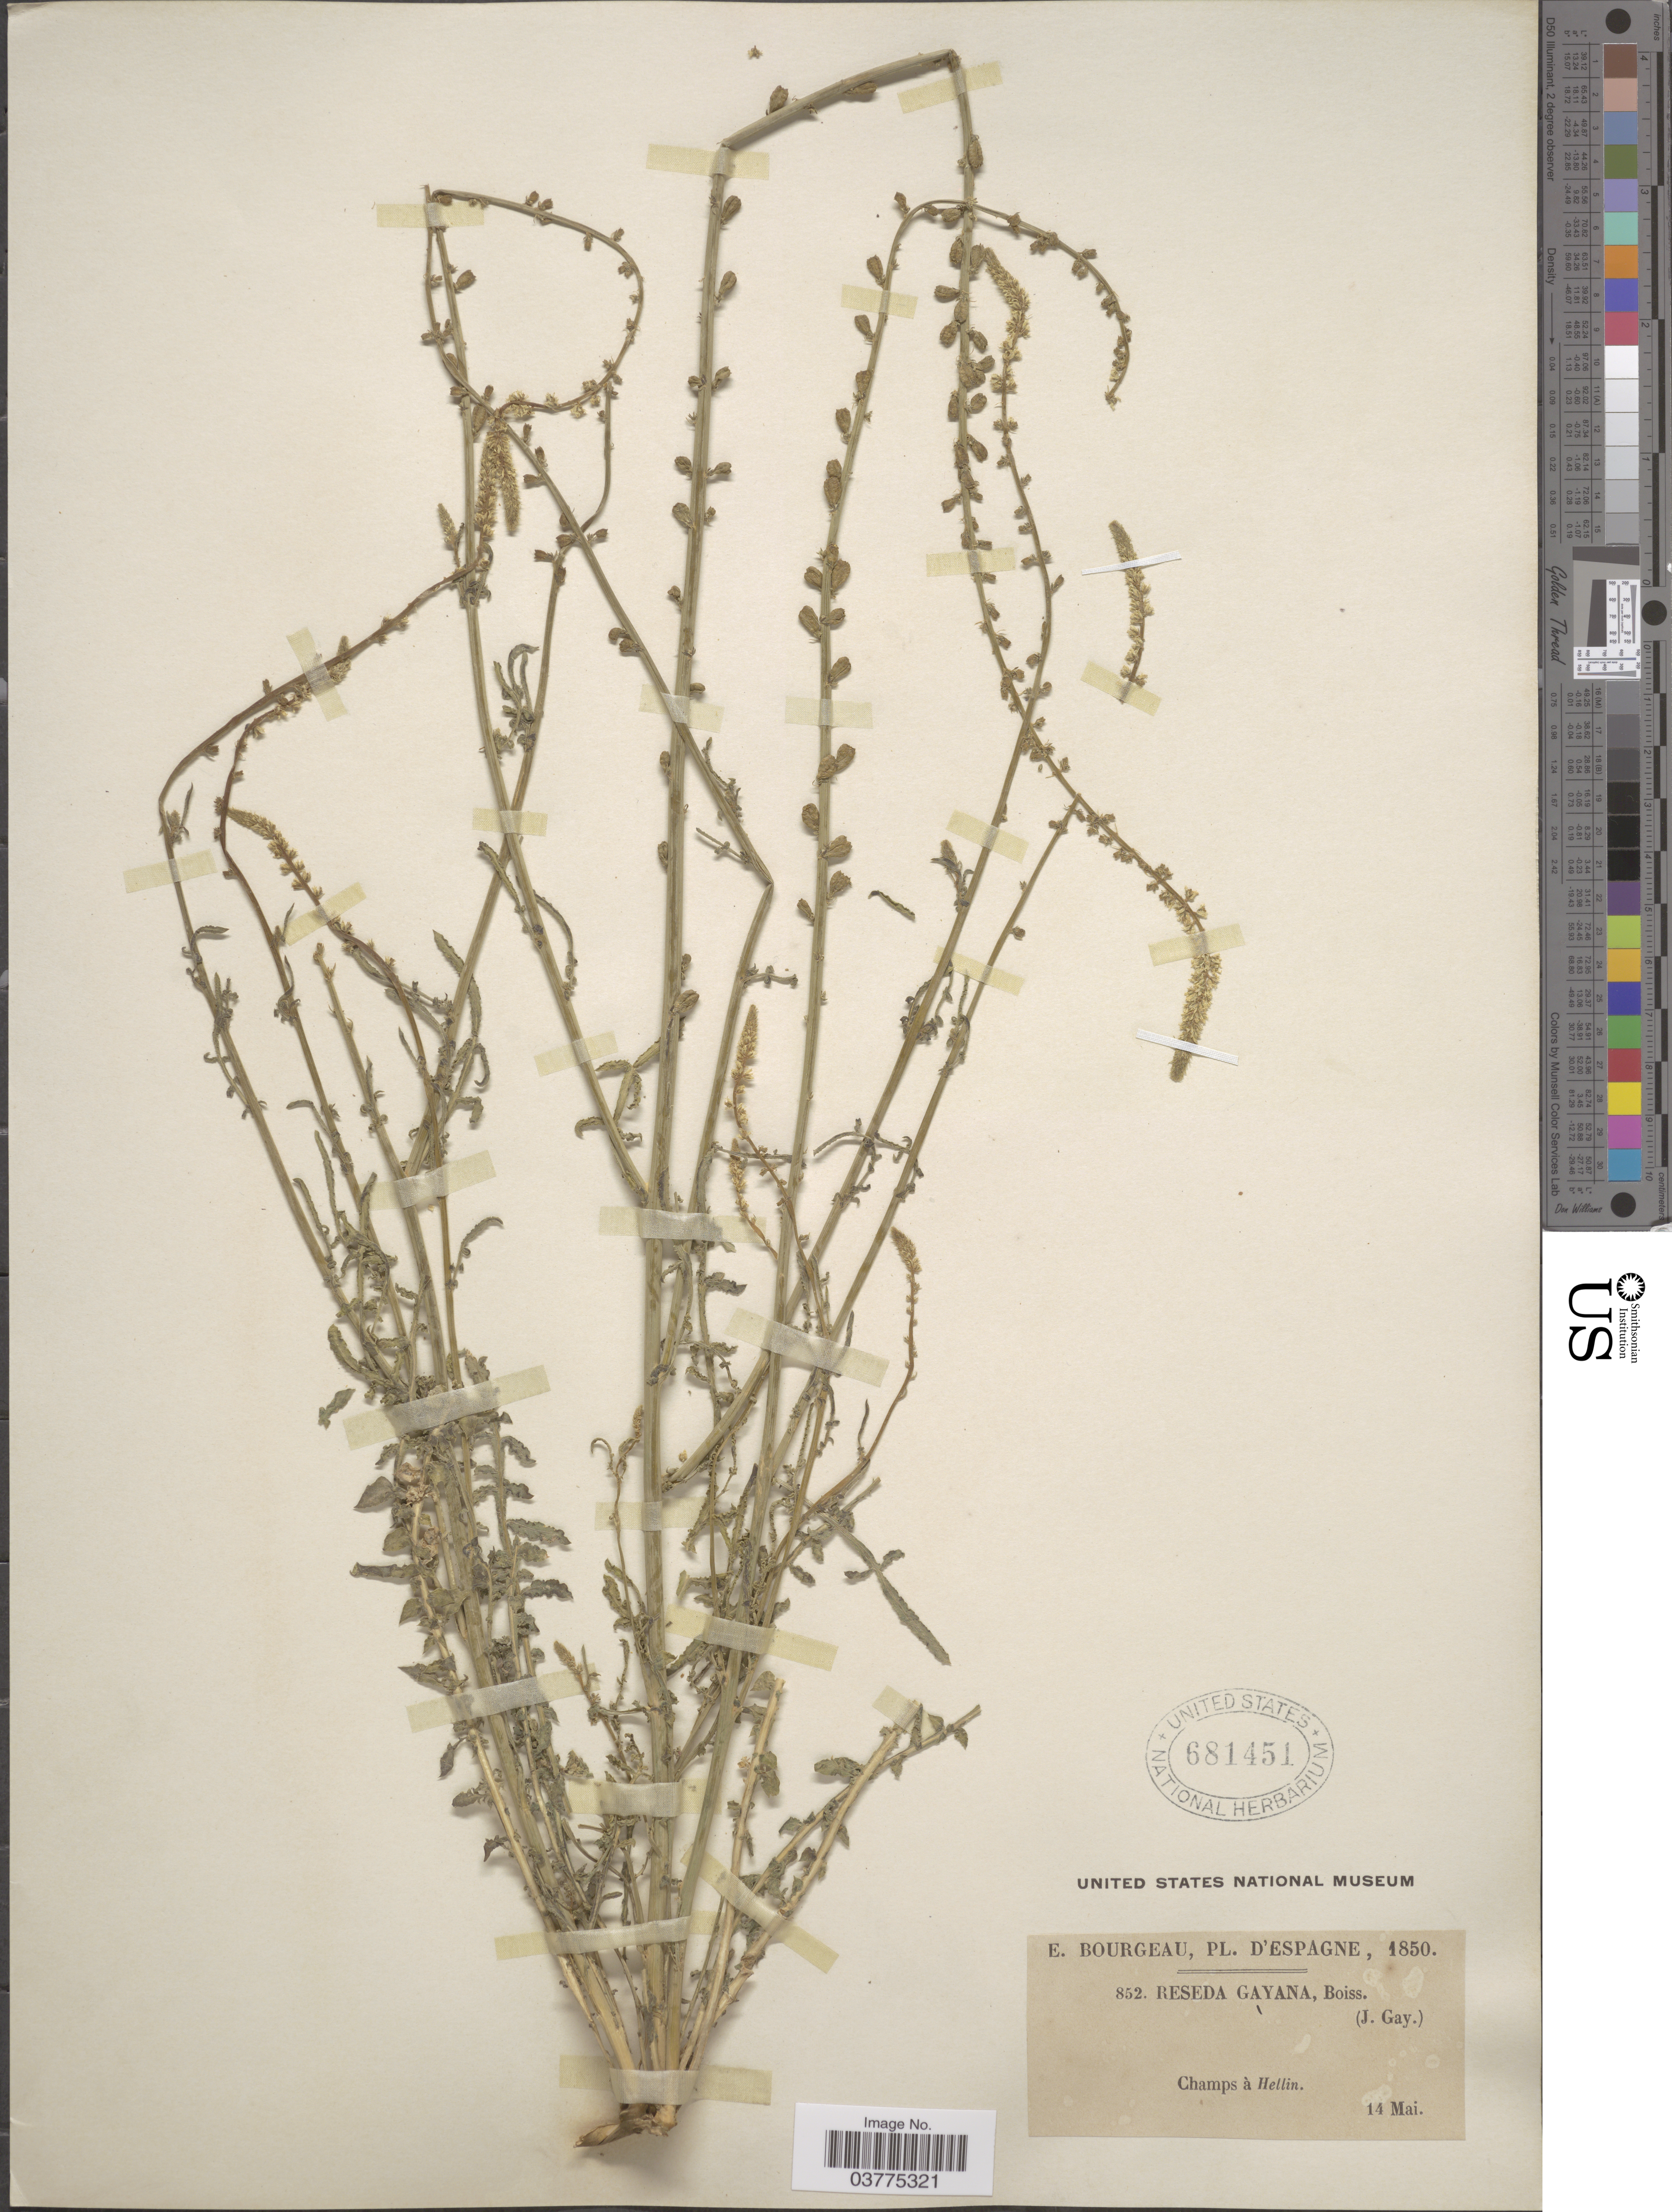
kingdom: Plantae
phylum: Tracheophyta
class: Magnoliopsida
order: Brassicales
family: Resedaceae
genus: Reseda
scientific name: Reseda gayana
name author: Boiss.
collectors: E. Bourgeau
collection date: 1850-05-14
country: Spain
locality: D' Espagne. Champs à Hellin.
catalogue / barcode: US 681451